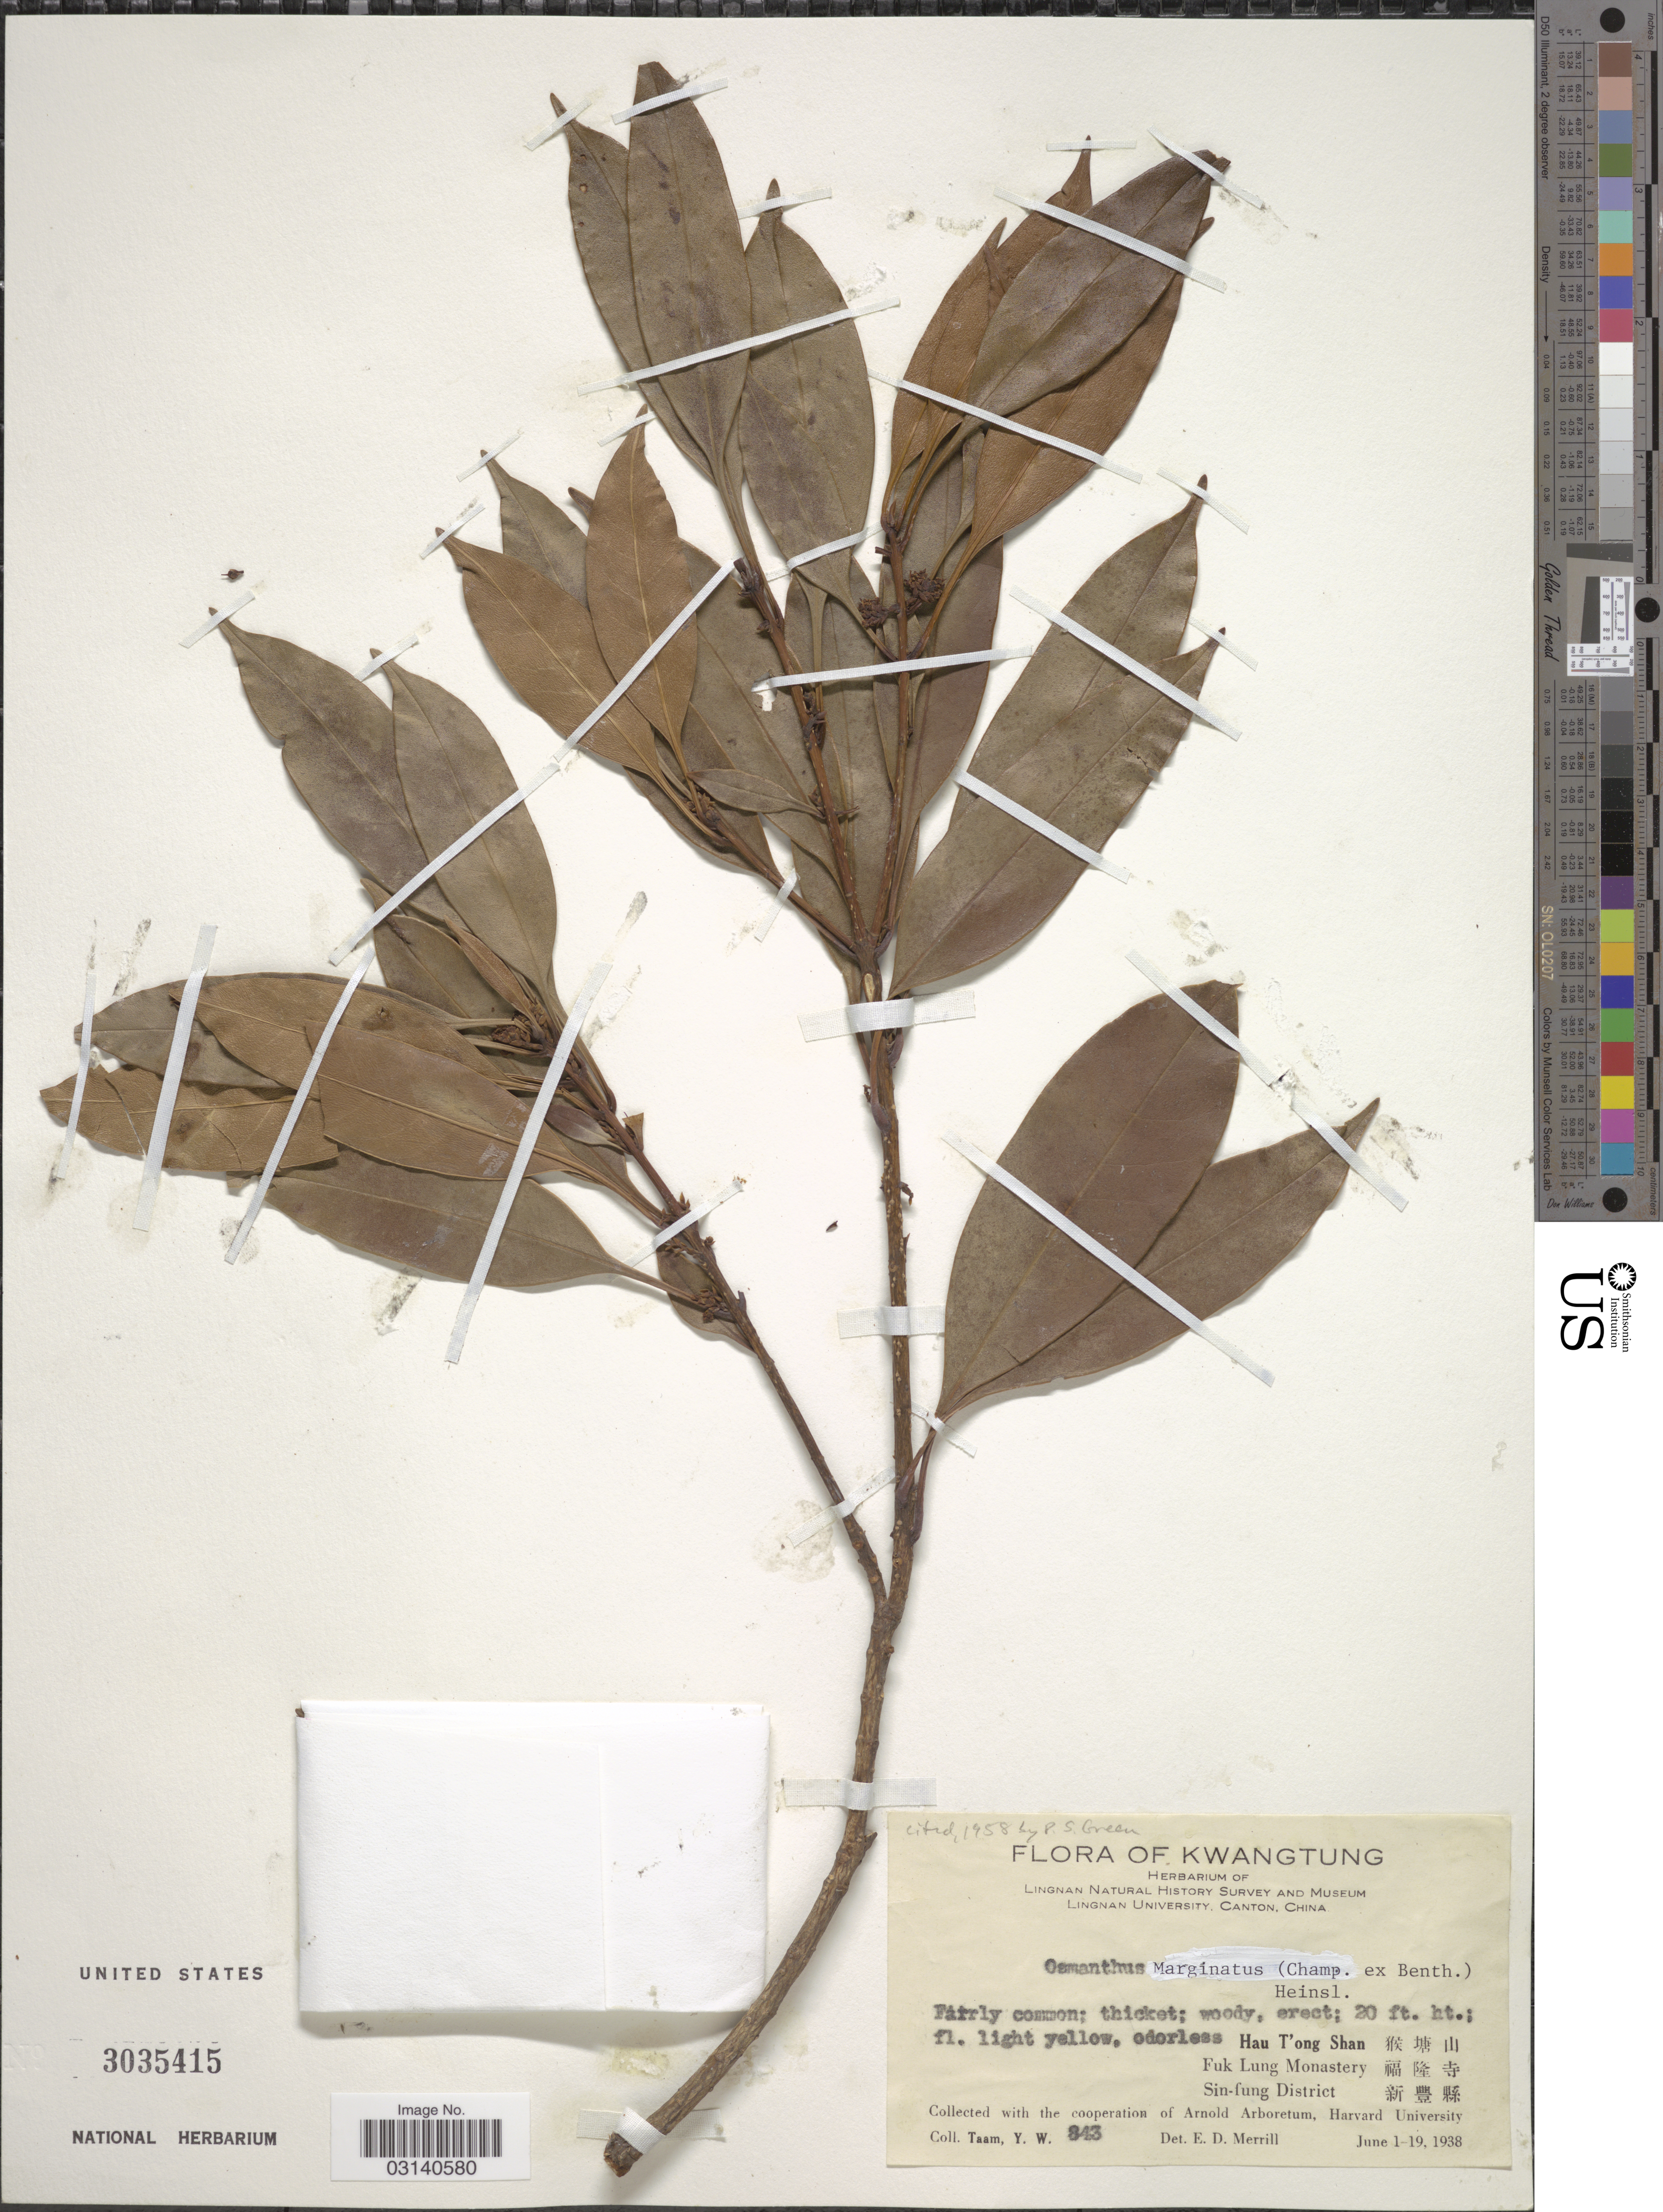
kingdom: Plantae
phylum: Tracheophyta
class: Magnoliopsida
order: Lamiales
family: Oleaceae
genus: Osmanthus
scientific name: Osmanthus marginatus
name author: (Champ. ex Benth.) Hemsl.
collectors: Y. W. Taam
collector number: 843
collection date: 1938-06-01/1938-06-19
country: China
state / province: Guangdong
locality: Kwangtung, Hau T'ong Shan, Fuk Lung Monastery, Sin-fung District.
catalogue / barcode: US 3035415